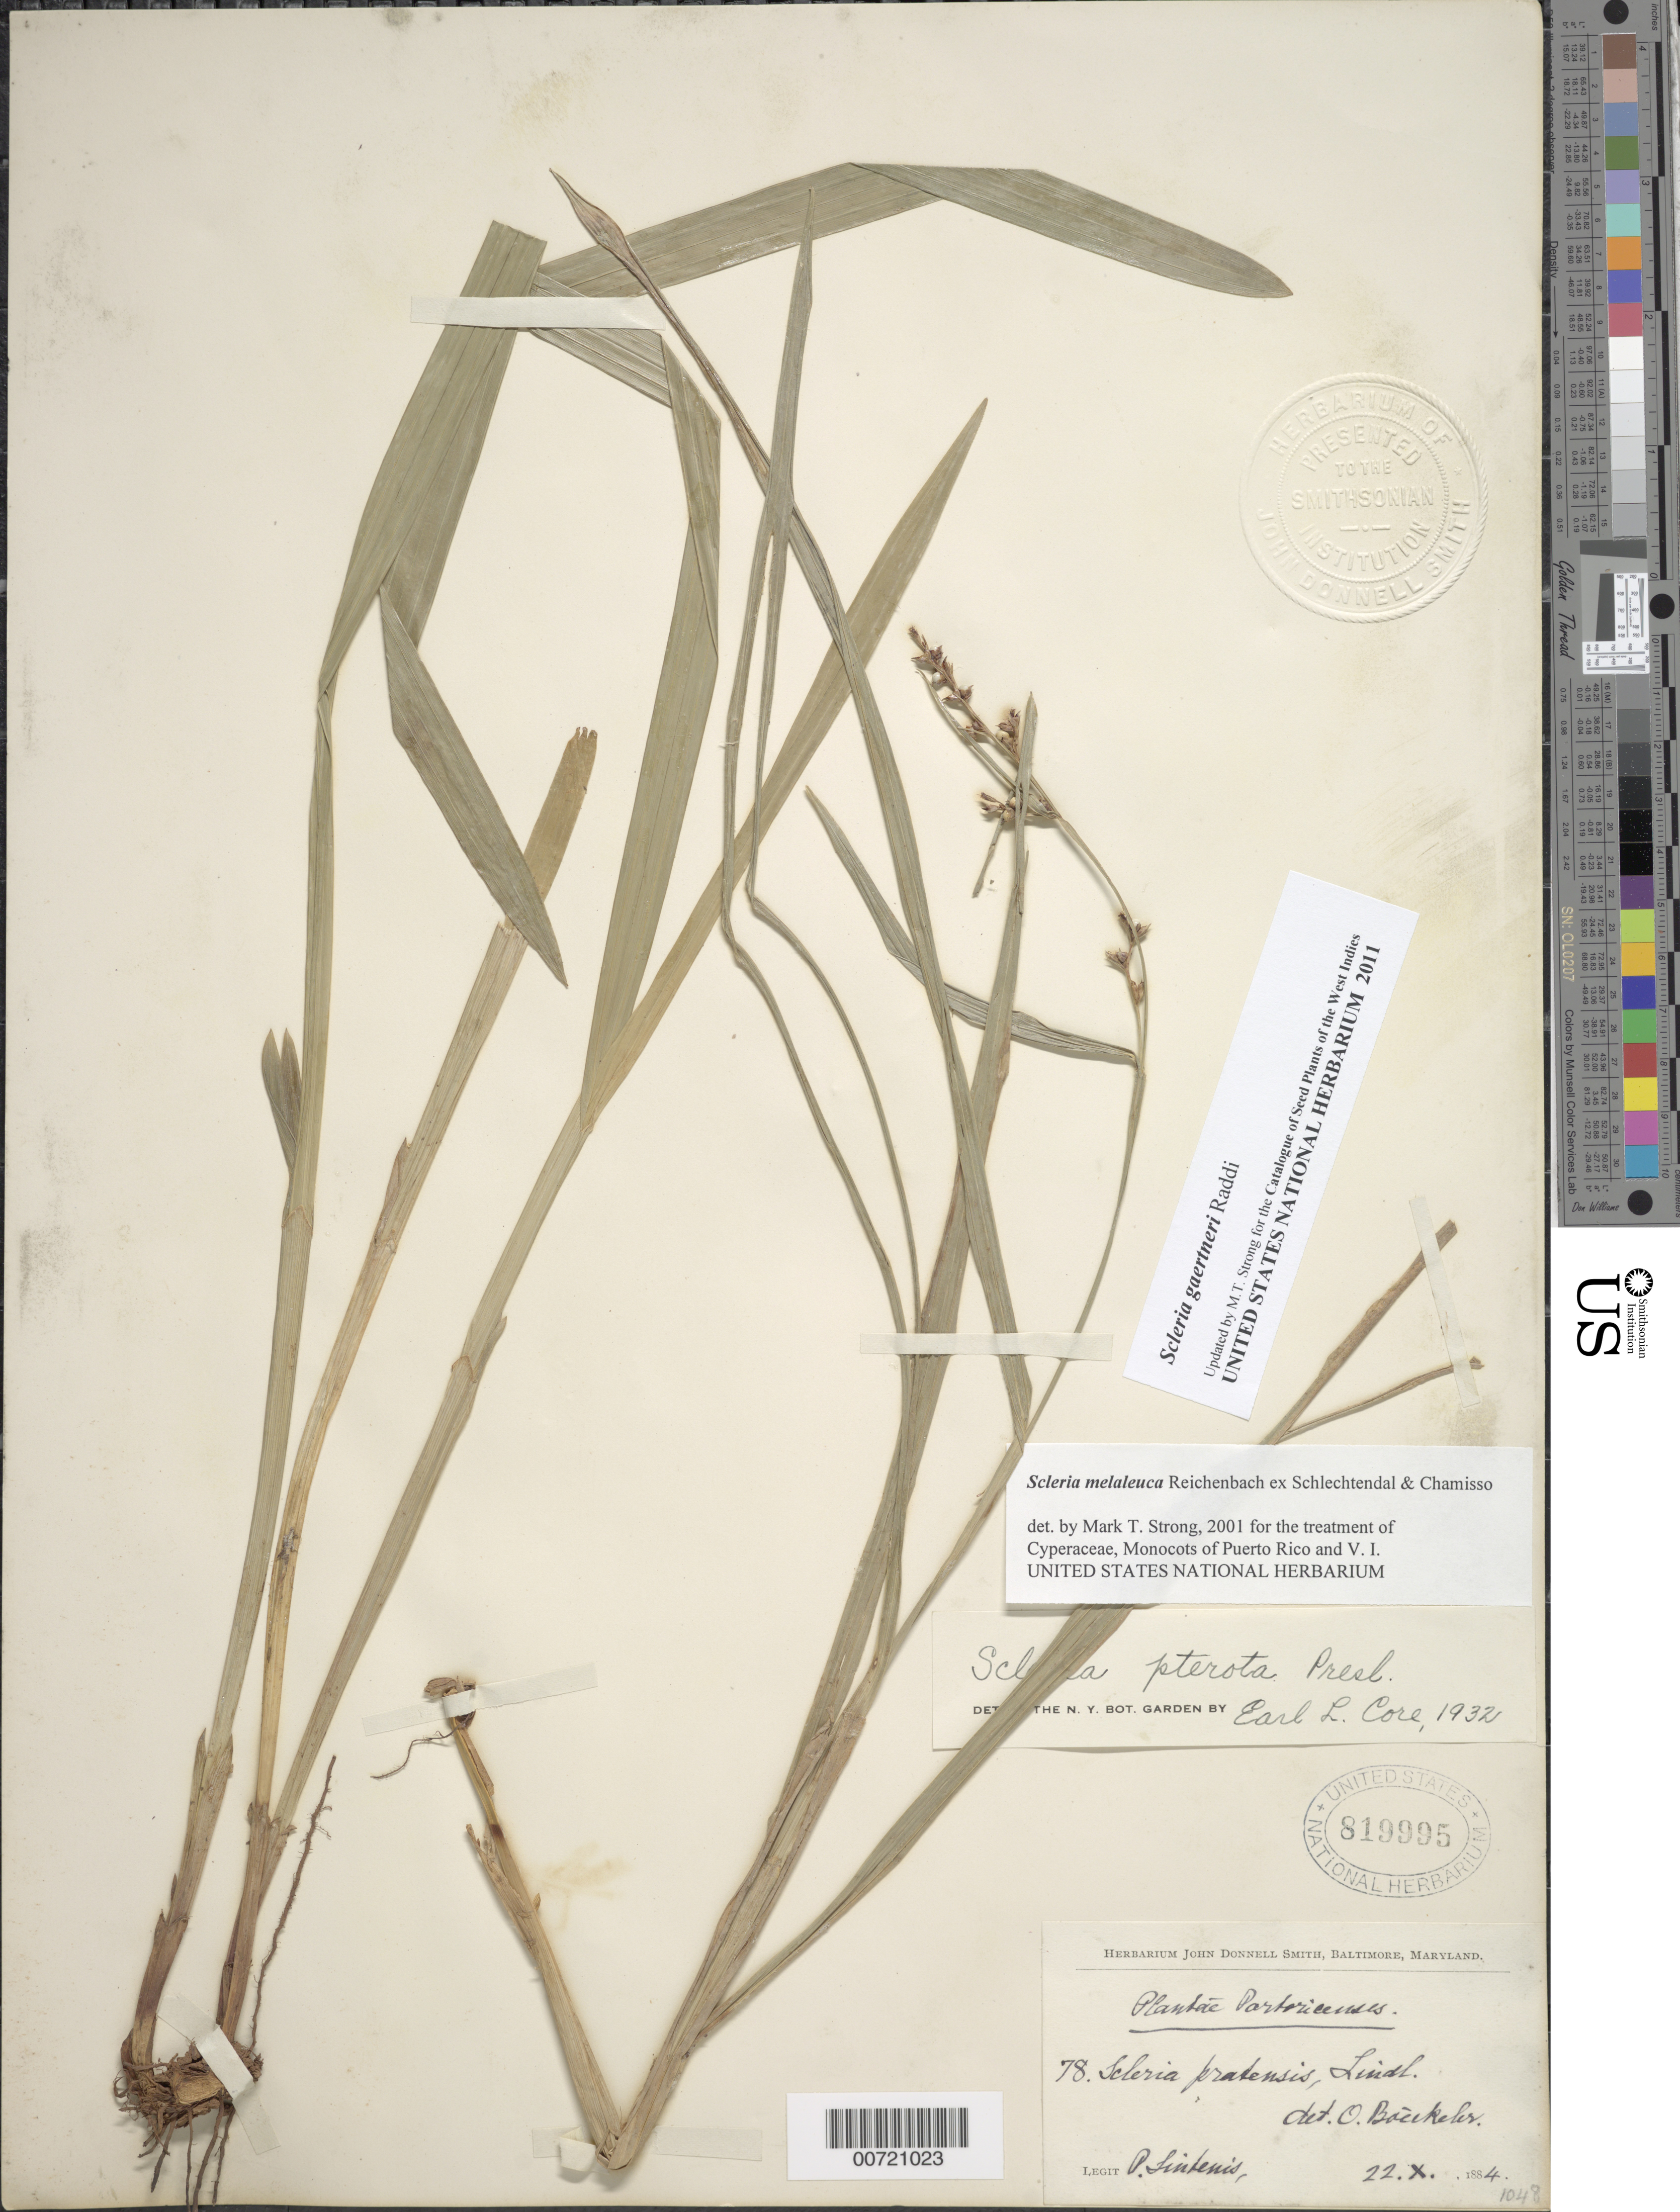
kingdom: Plantae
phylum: Tracheophyta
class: Liliopsida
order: Poales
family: Cyperaceae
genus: Scleria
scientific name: Scleria gaertneri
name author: Raddi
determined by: Strong, M. T., (US), Smithsonian Institution - National Museum of Natural History (UNITED STATES)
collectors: P. Sintenis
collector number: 78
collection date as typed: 22 Oct 1884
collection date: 1884-10-22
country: Puerto Rico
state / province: Mayagüez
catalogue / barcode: US 819995